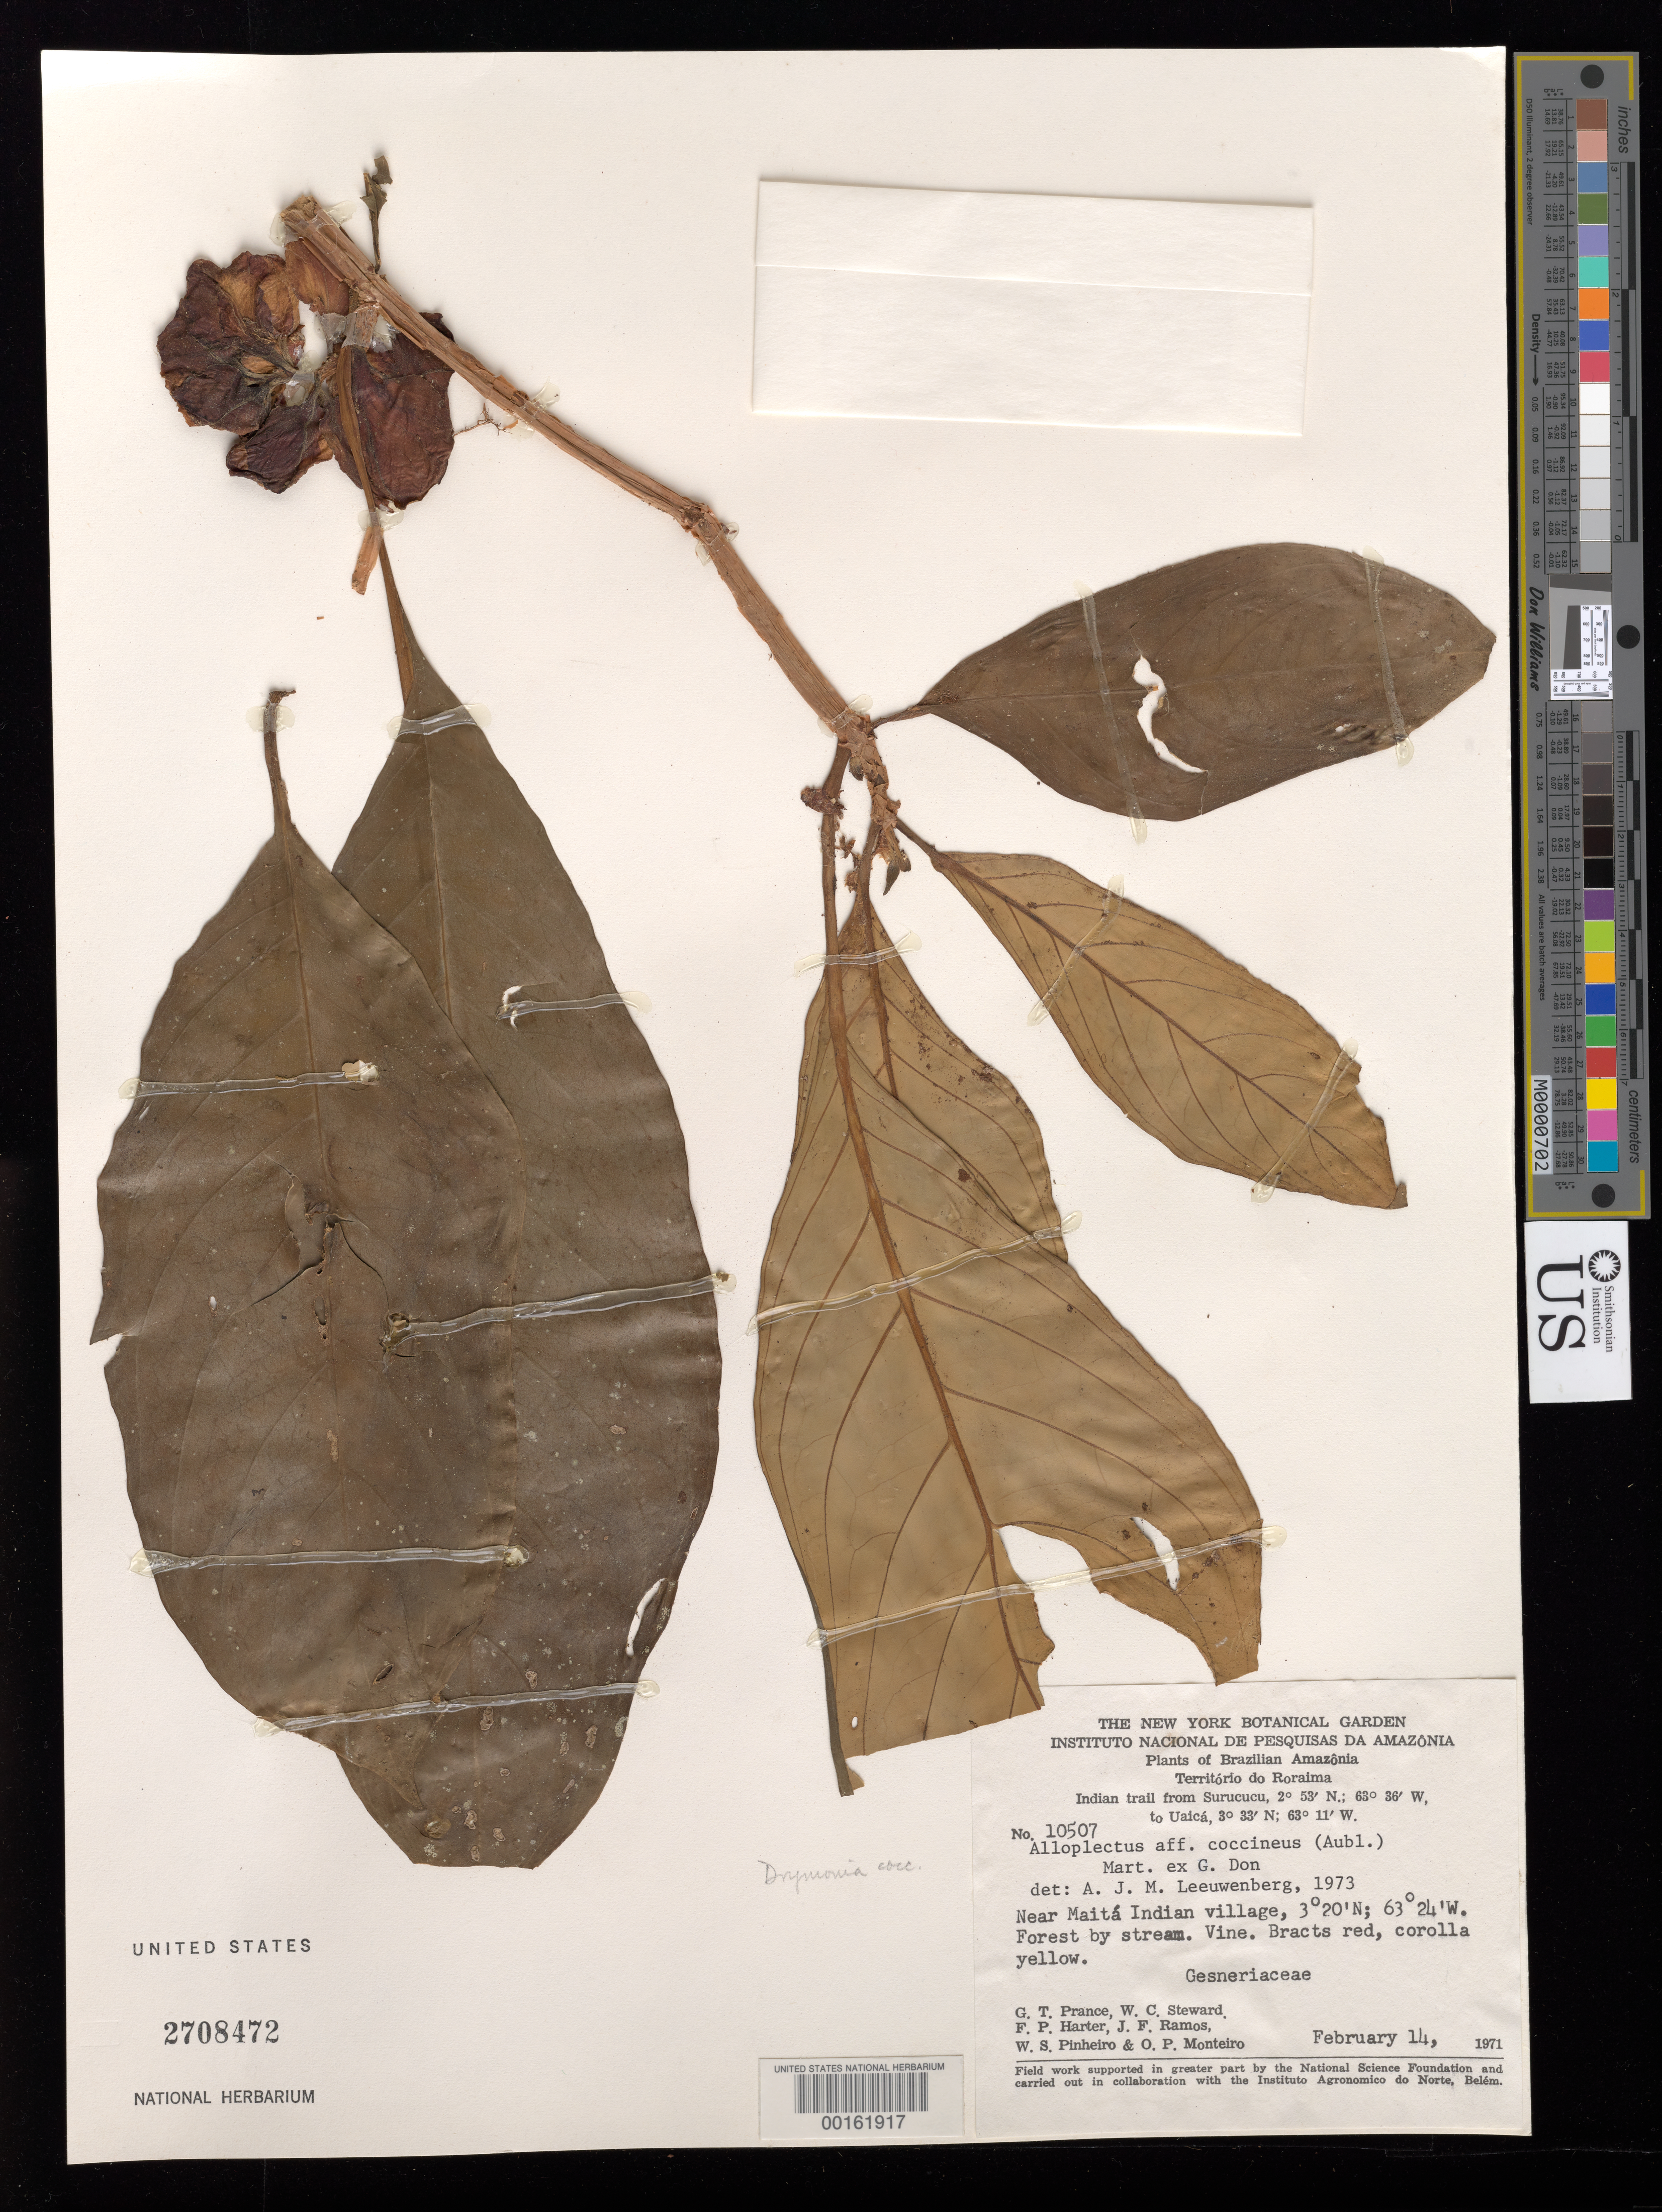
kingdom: Plantae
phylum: Tracheophyta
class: Magnoliopsida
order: Lamiales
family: Gesneriaceae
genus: Drymonia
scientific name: Drymonia coccinea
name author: (Aubl.) Wiehler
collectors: G. T. Prance & et al.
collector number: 10507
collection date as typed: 14 Feb 1971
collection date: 1971-02-14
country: Brazil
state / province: Roraima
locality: Indian trail from Surucucu, near Maita Indian village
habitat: Forest by stream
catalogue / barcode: US 2708472